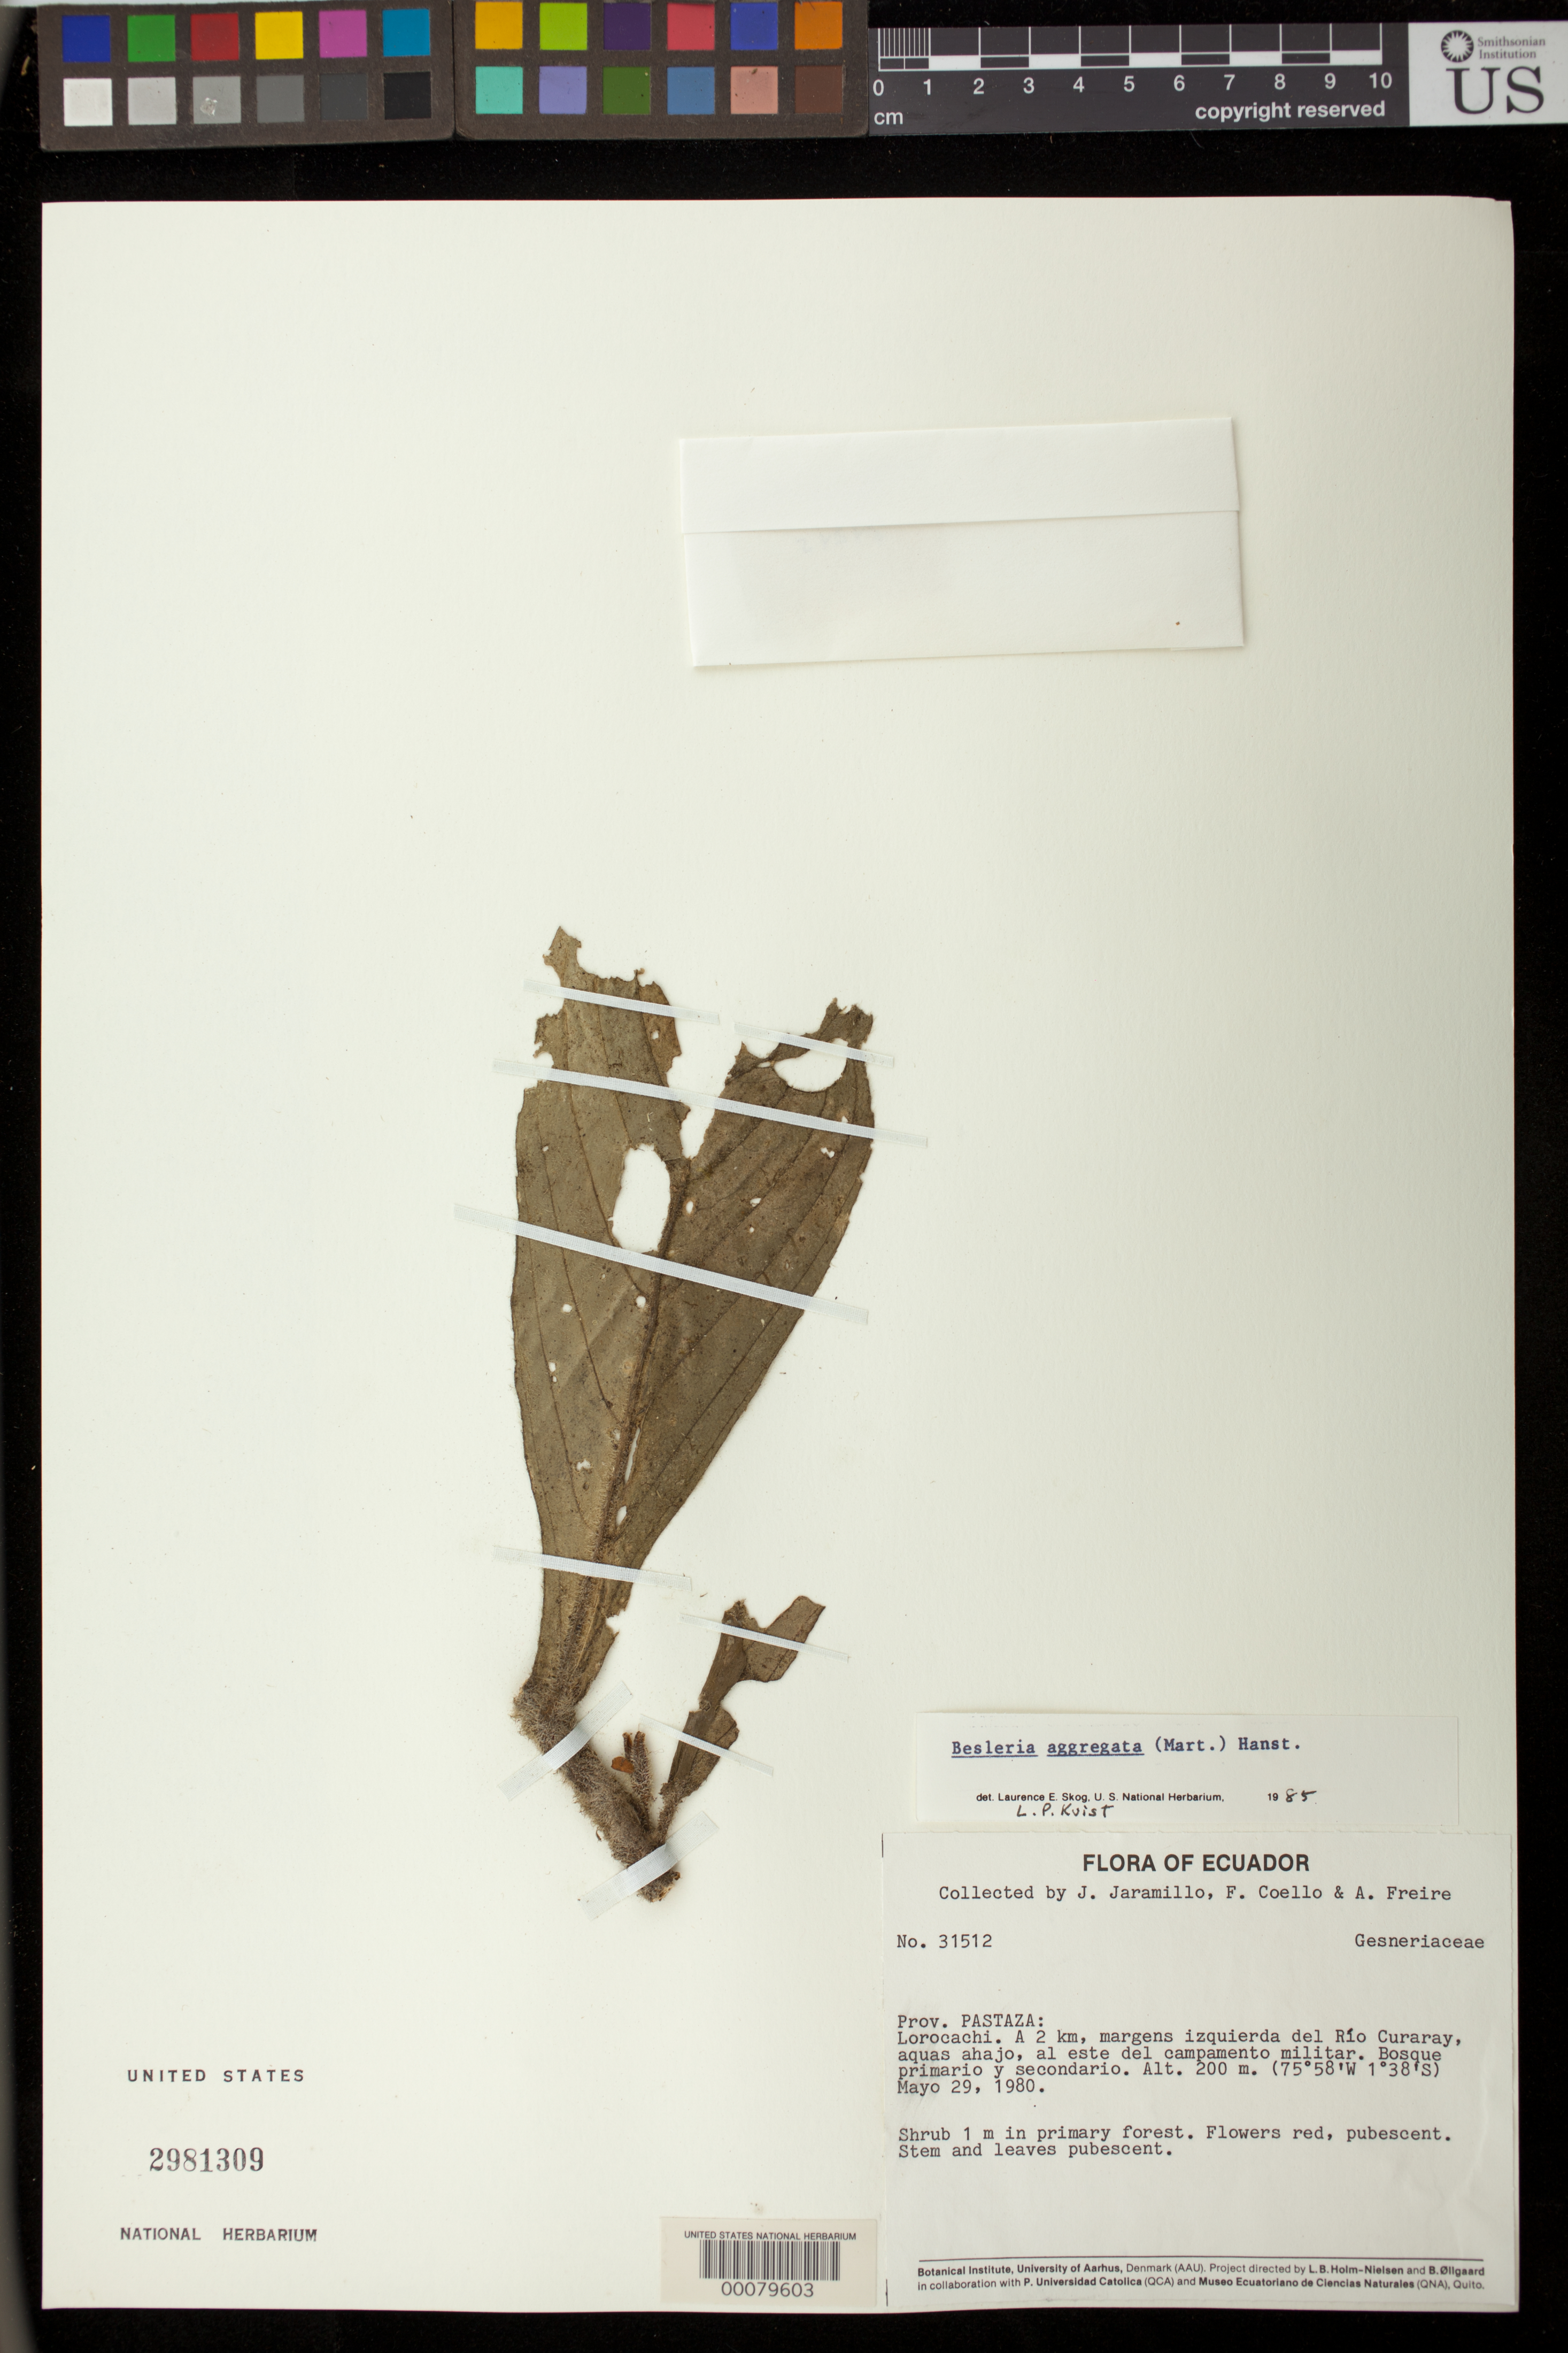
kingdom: Plantae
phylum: Tracheophyta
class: Magnoliopsida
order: Lamiales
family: Gesneriaceae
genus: Besleria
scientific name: Besleria aggregata var. aggregata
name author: (Mart.) Hanst.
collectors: J. L. Jaramillo & et al.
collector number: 31512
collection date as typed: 29 May 1980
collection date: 1980-05-29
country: Ecuador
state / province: Pastaza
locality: Lorocachi, 2 km left-hand bank of Rio Curaray, E of military camp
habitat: Primary and secondary forest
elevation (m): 200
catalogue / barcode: US 2981309